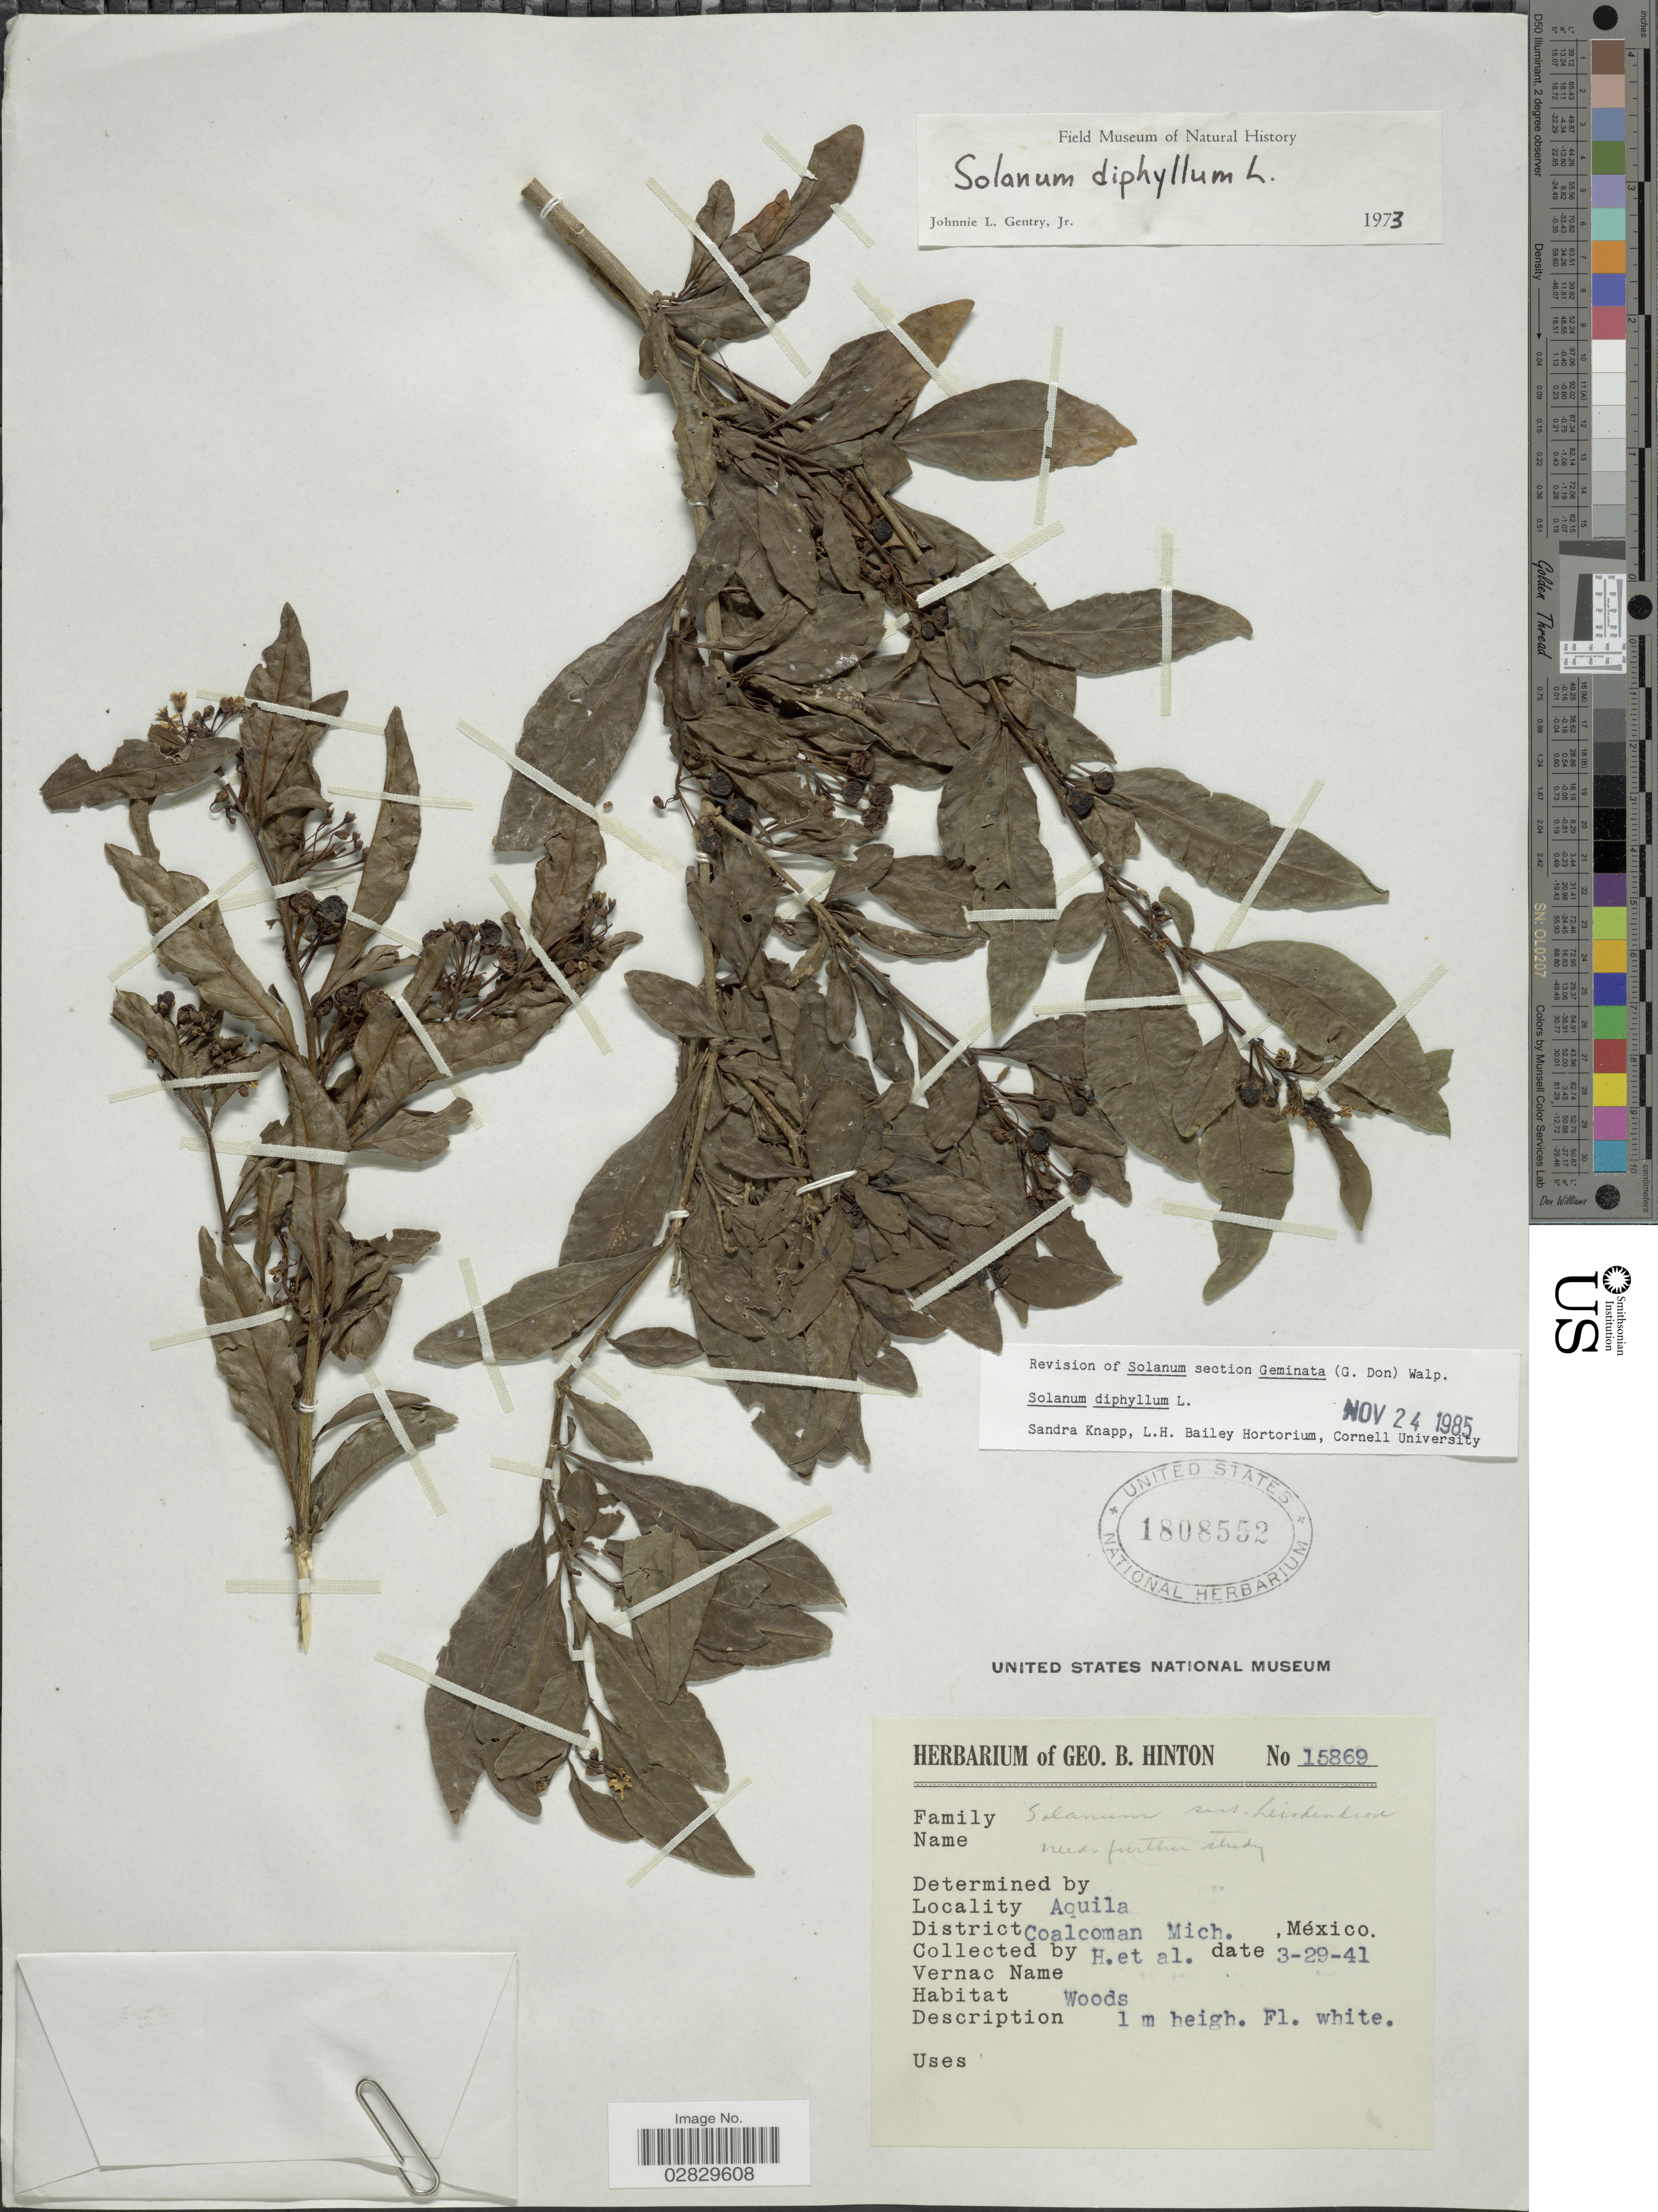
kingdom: Plantae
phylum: Tracheophyta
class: Magnoliopsida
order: Solanales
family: Solanaceae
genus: Solanum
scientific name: Solanum diphyllum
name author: L.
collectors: G. B. Hinton & et al.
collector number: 15869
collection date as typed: Transcribed d/m/y: 29/3/41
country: Mexico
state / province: Michoacán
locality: Aquila. District Coalcoman.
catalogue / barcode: US 1808552